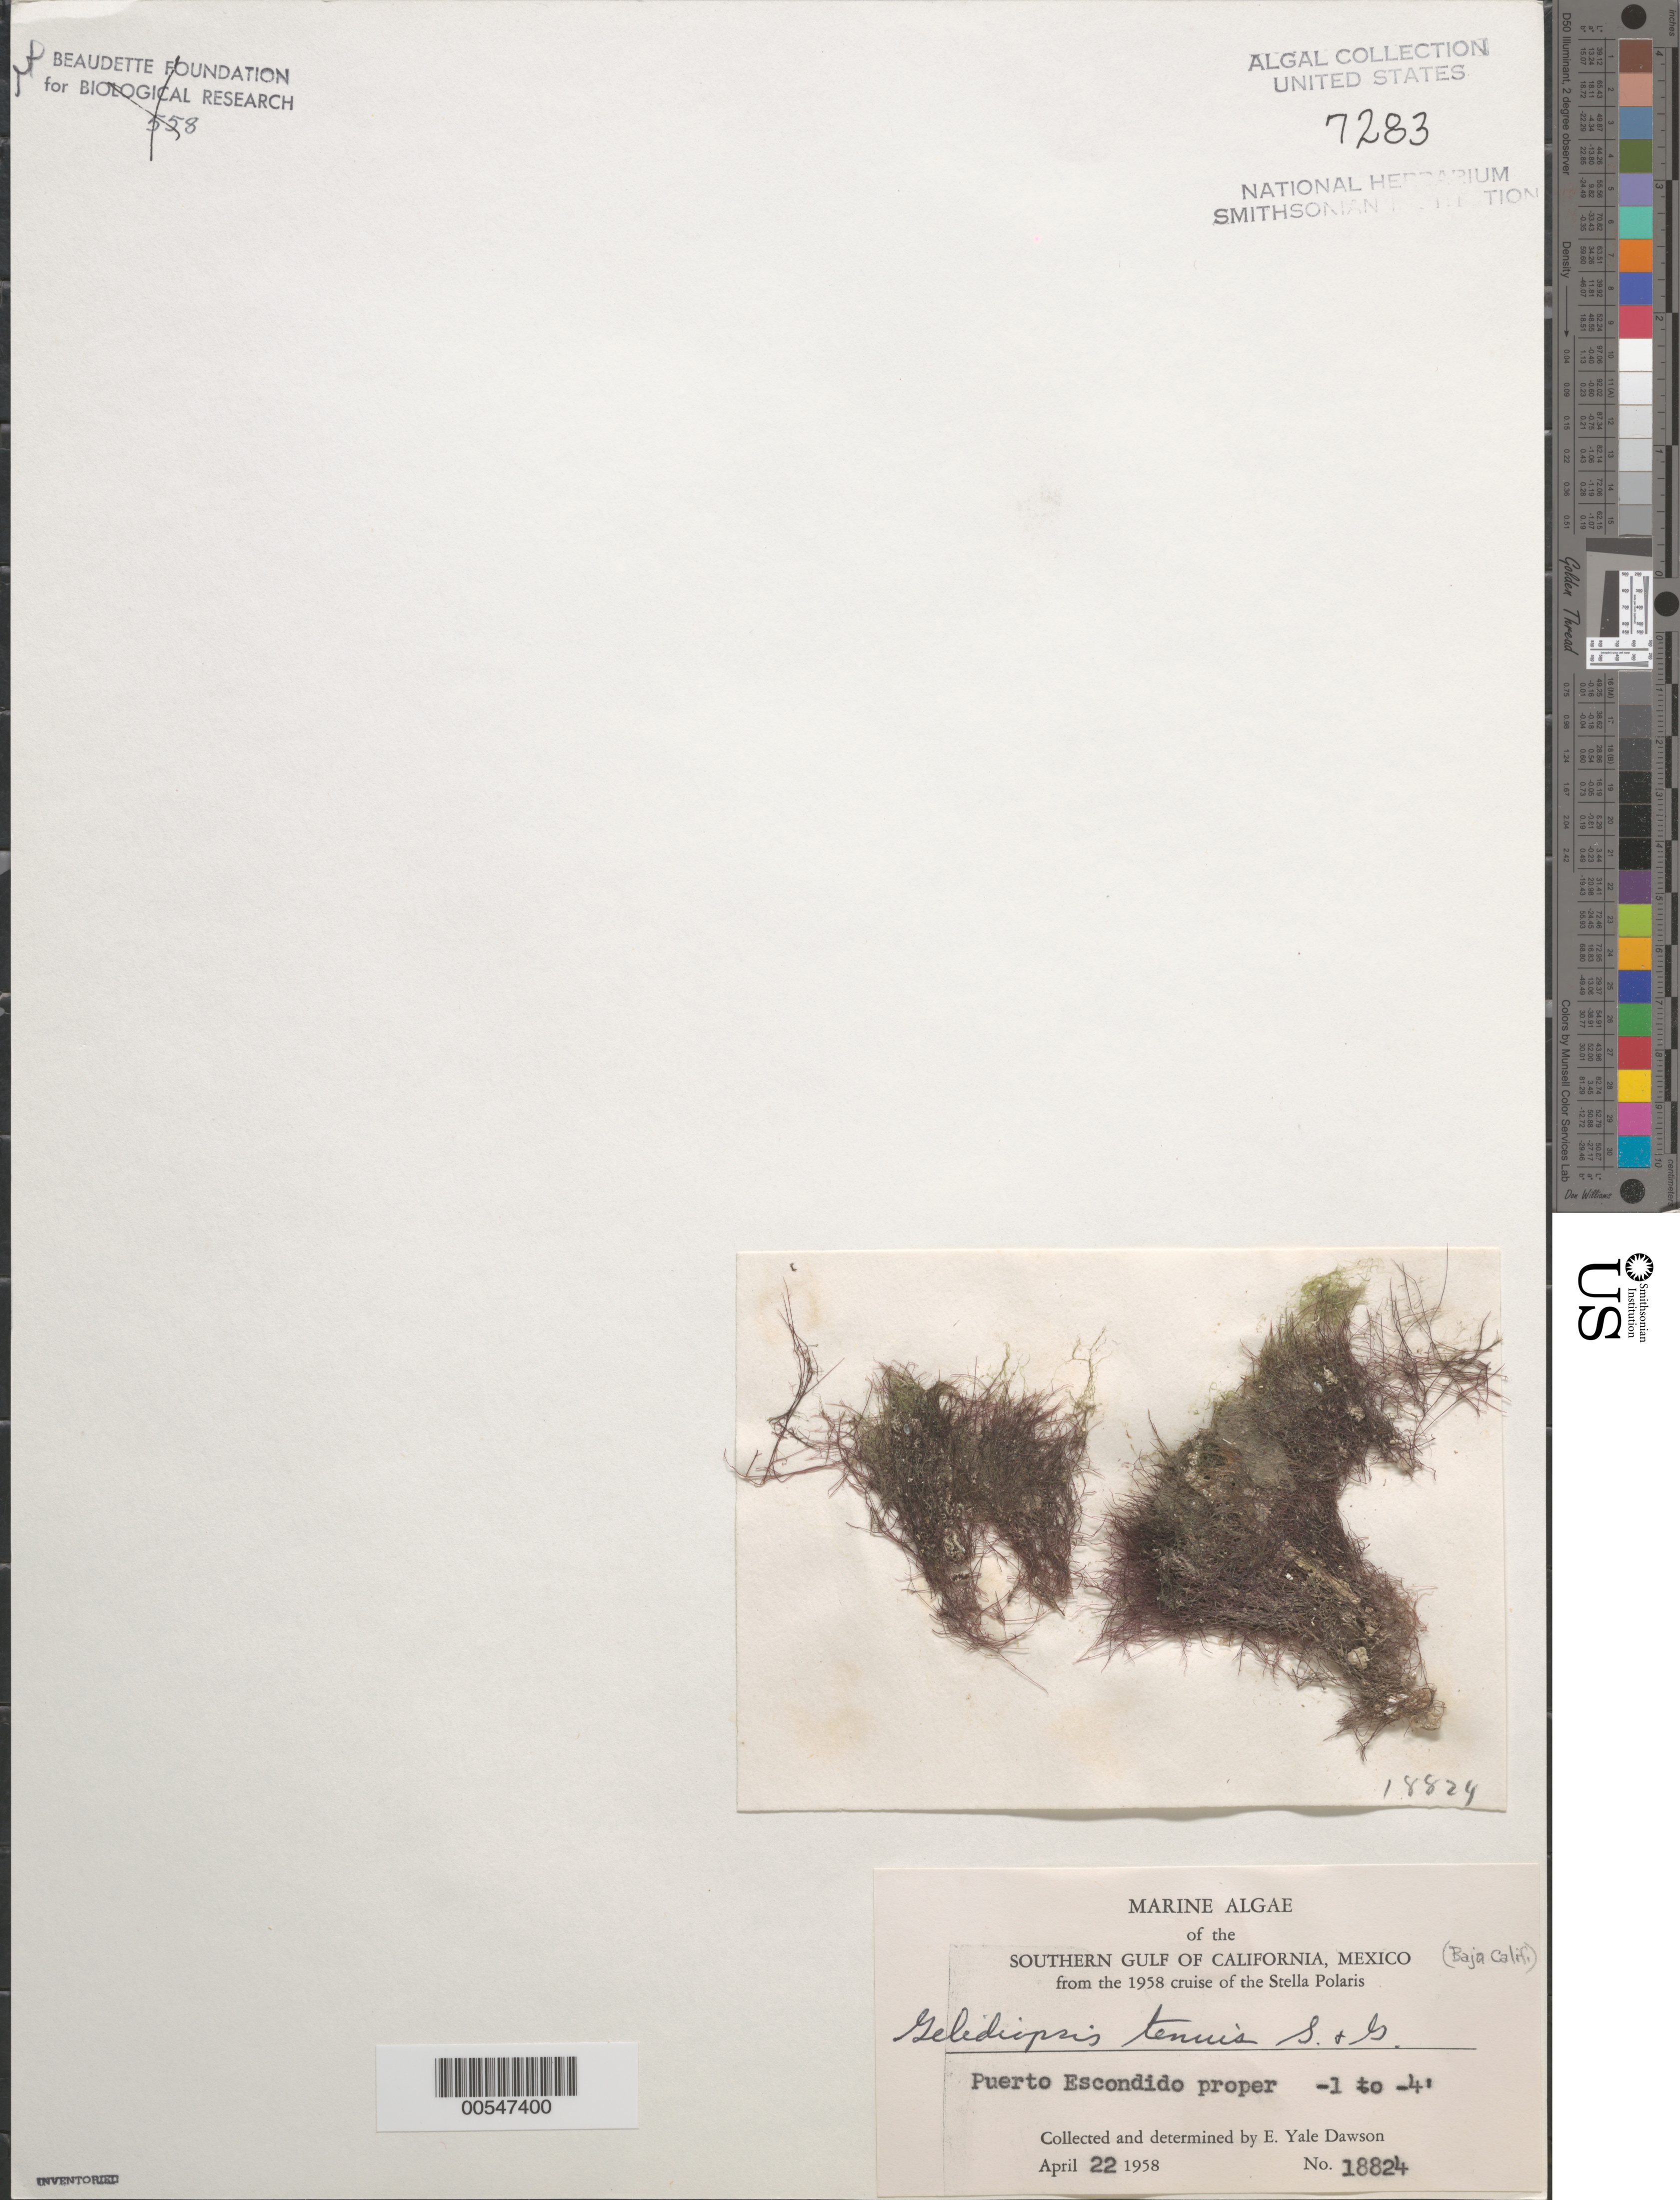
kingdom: Plantae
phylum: Rhodophyta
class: Florideophyceae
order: Gracilariales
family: Gracilariaceae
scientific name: Gelidiopsis tenuis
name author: Setch. & N.L. Gardner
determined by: Algae name updating Project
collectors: E. Y. Dawson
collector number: EYD 18824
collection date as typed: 22 Apr 1958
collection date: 1958-04-22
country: Mexico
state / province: Baja California Sur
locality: Puerto Escondido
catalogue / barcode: US 7283